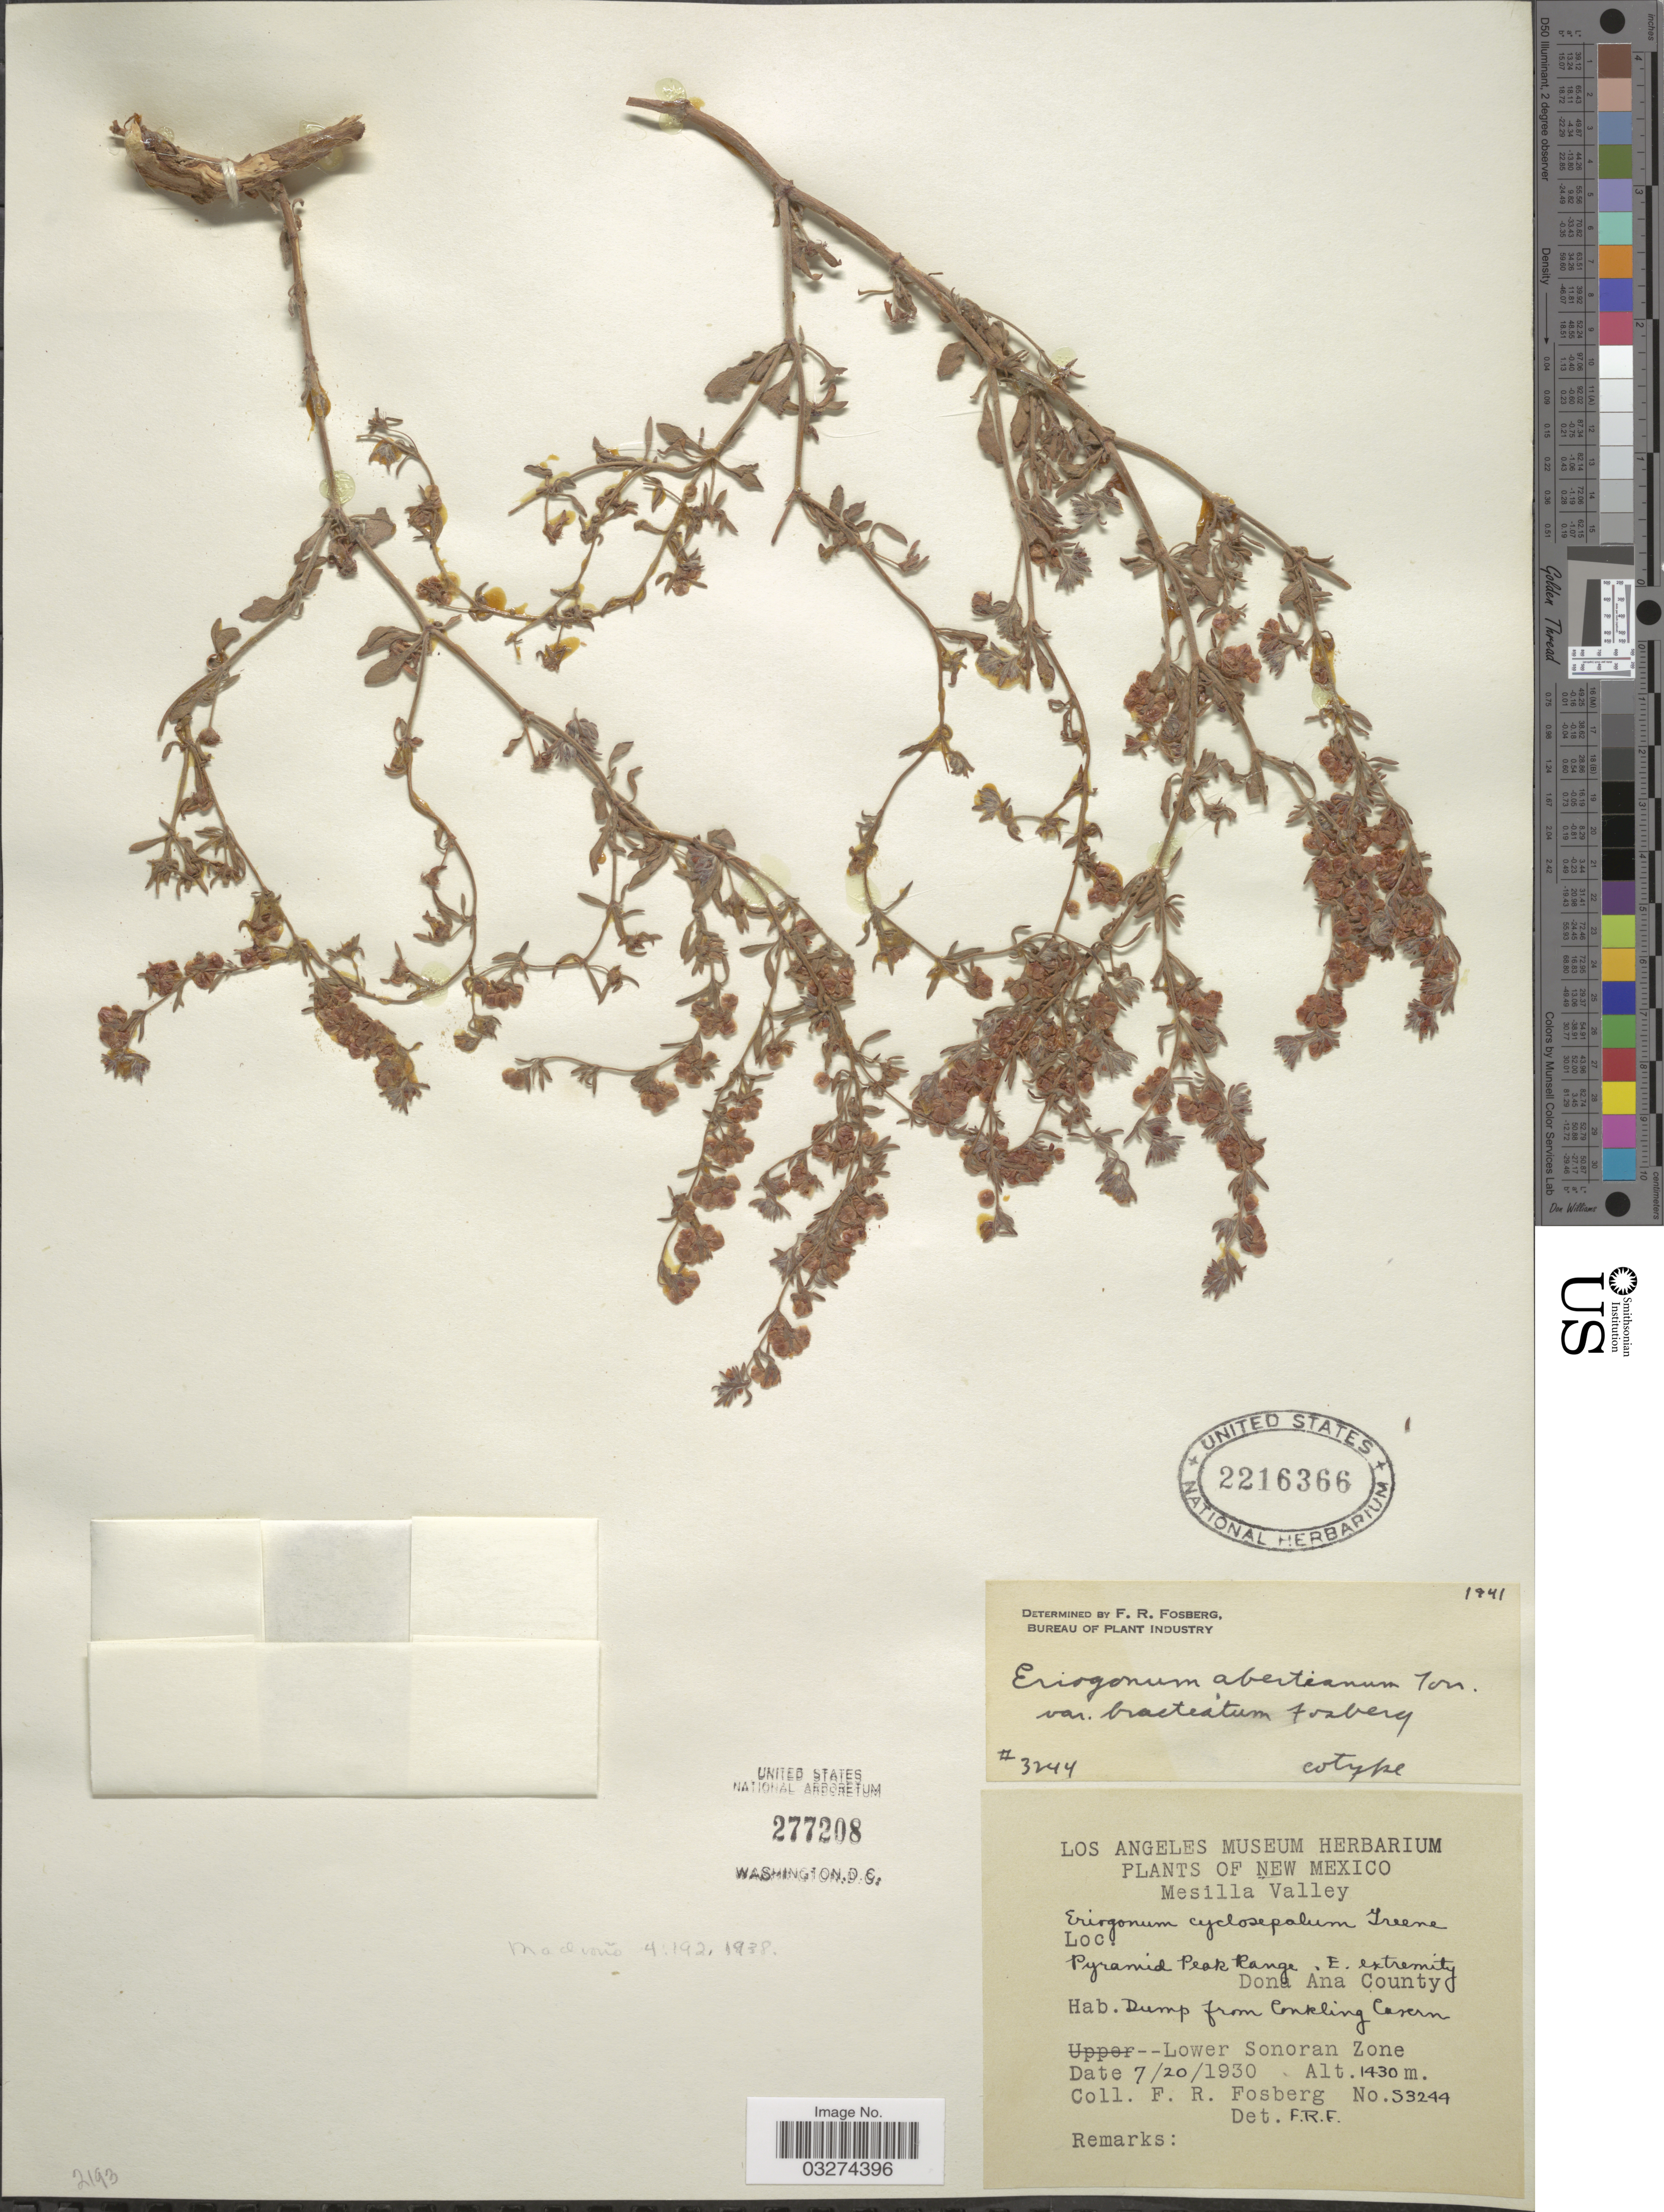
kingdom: Plantae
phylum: Tracheophyta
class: Magnoliopsida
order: Caryophyllales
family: Polygonaceae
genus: Eriogonum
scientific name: Eriogonum abertianum var. ruberrimum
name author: (Gand.) Gand.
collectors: F. R. Fosberg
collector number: S3244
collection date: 1930-07-20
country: United States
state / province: New Mexico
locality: Dump from Conkling Cavern, Pyramid Peak Range, e. extremity Doña Ana County. Mesilla Valley, Lower Sonoran Zone.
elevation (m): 1430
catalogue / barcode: US 2216366